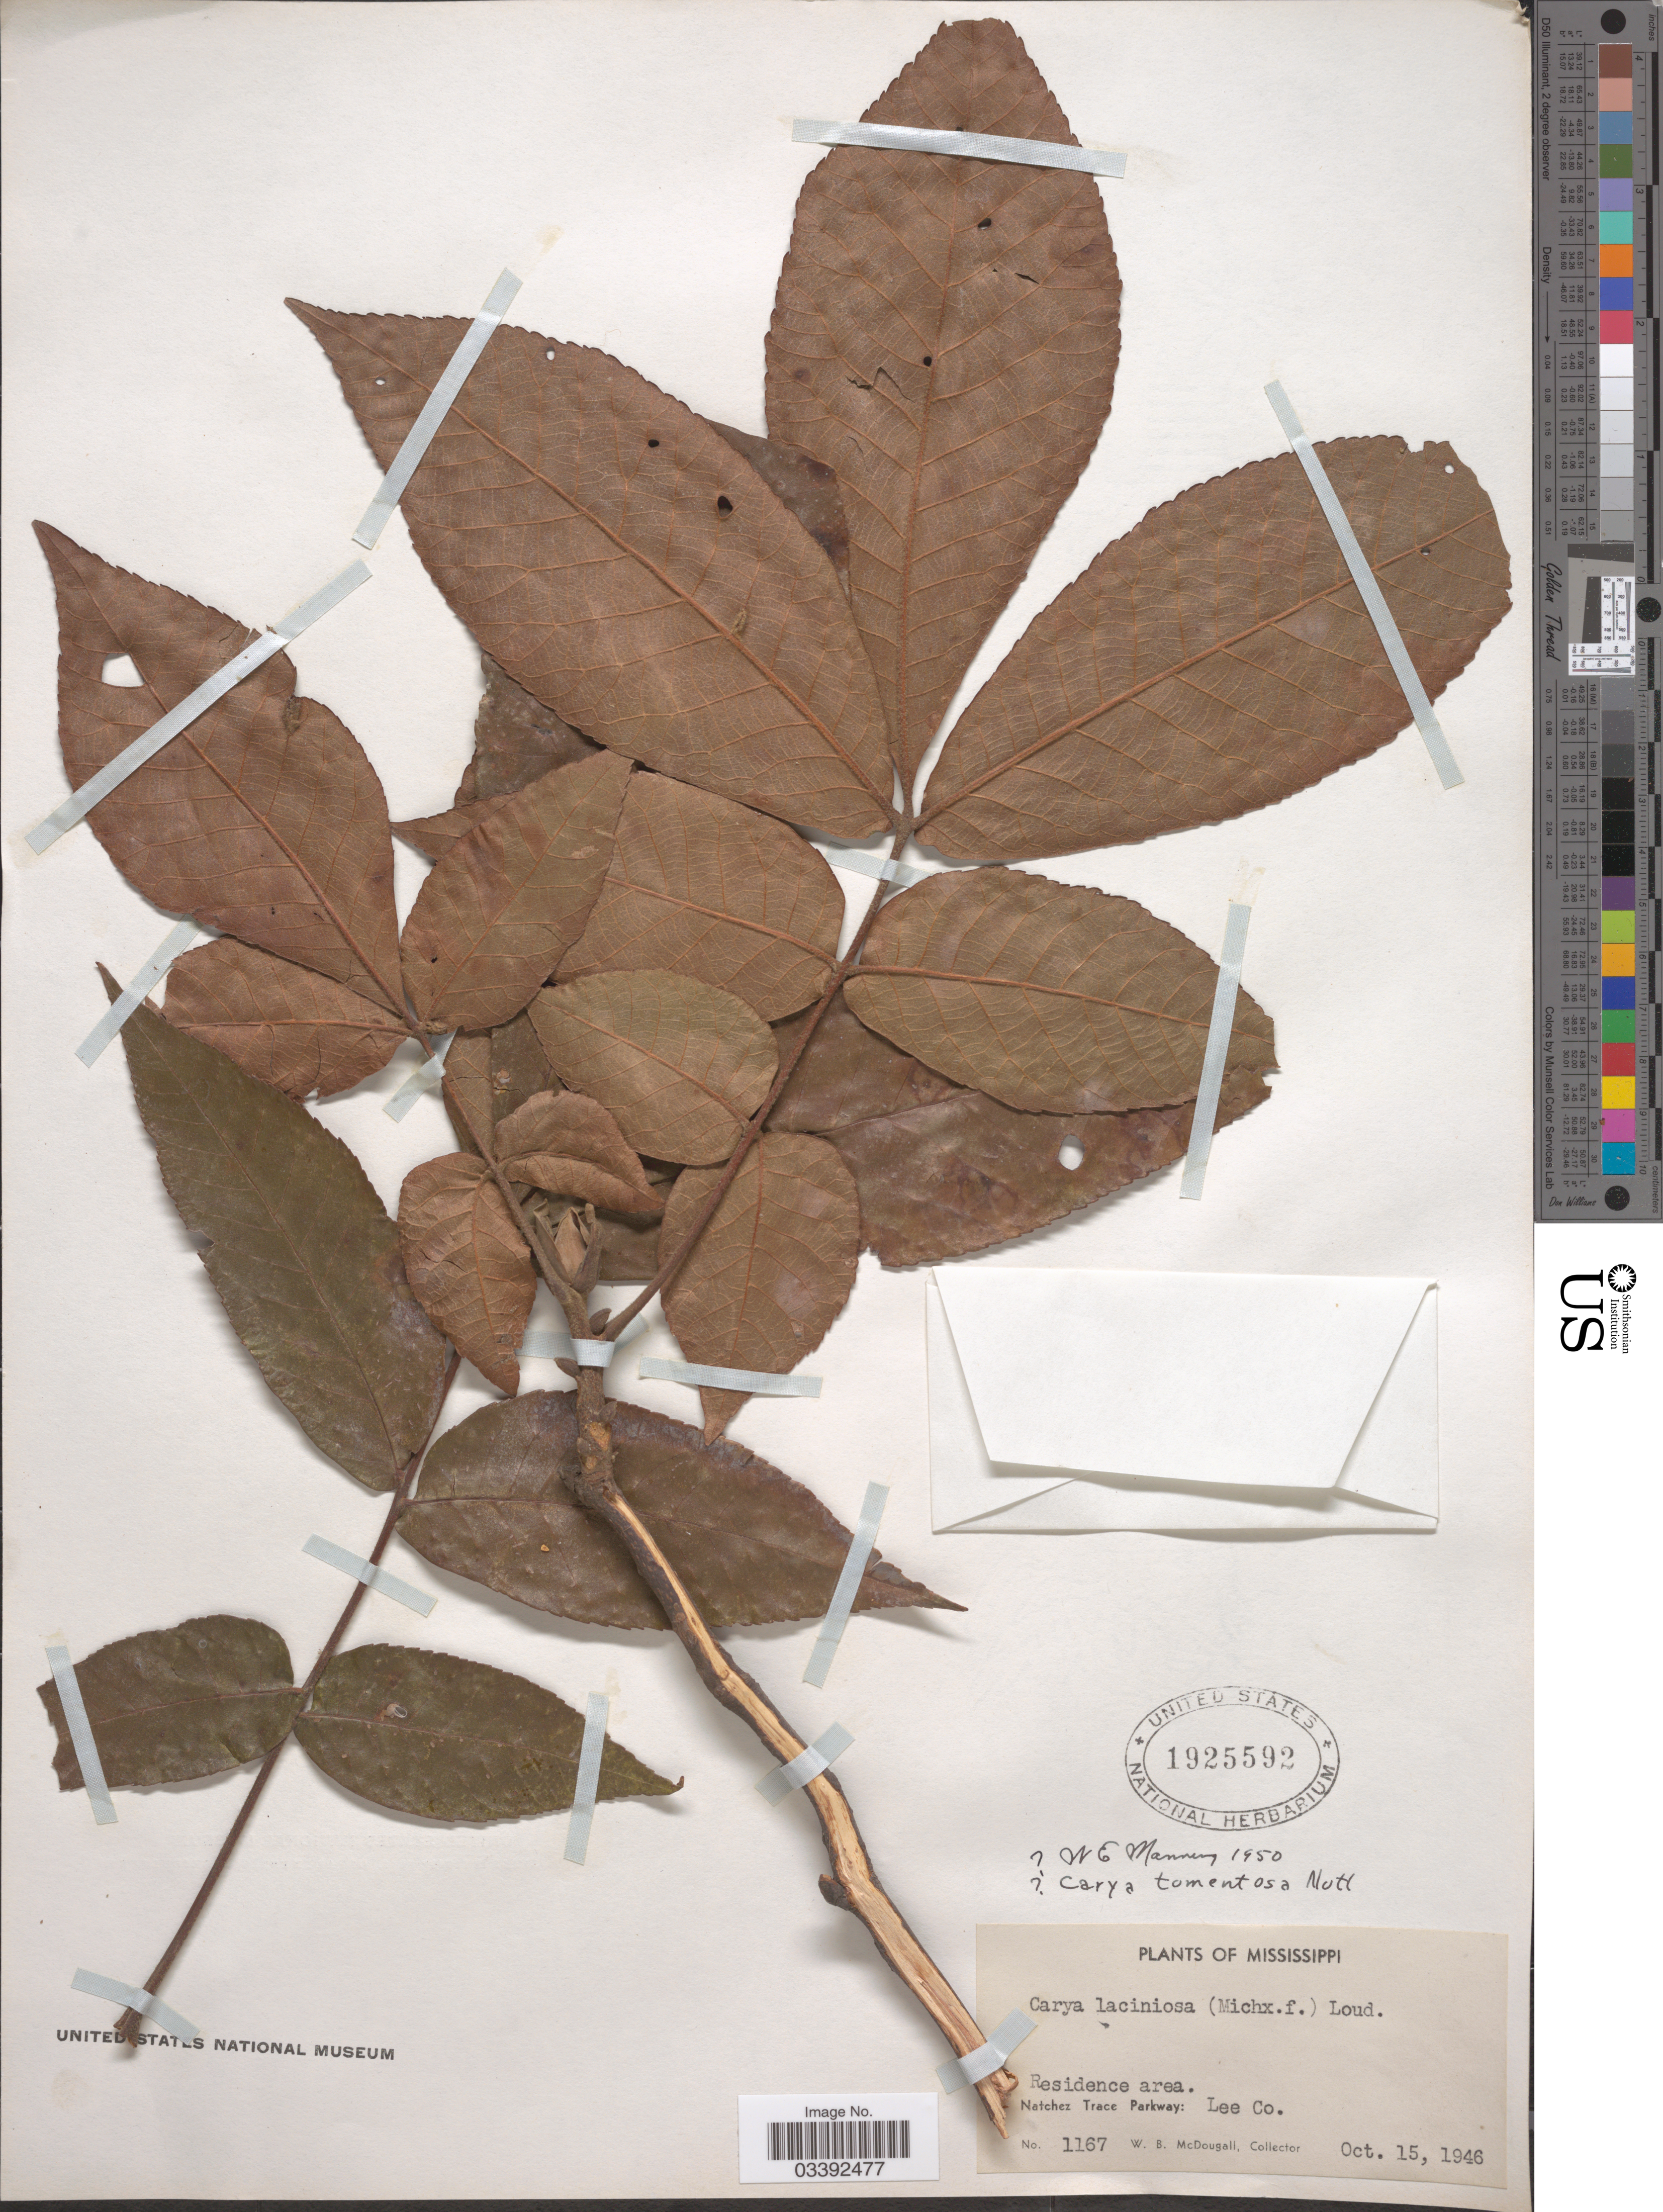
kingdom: Plantae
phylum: Tracheophyta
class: Magnoliopsida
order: Fagales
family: Juglandaceae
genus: Carya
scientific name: Carya tomentosa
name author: (Lam.) Nutt.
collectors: W. B. McDougall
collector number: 1167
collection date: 1946-10-15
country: United States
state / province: Mississippi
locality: Residence area. Natchez Trace Parkway: Lee Co.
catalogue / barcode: US 1925592